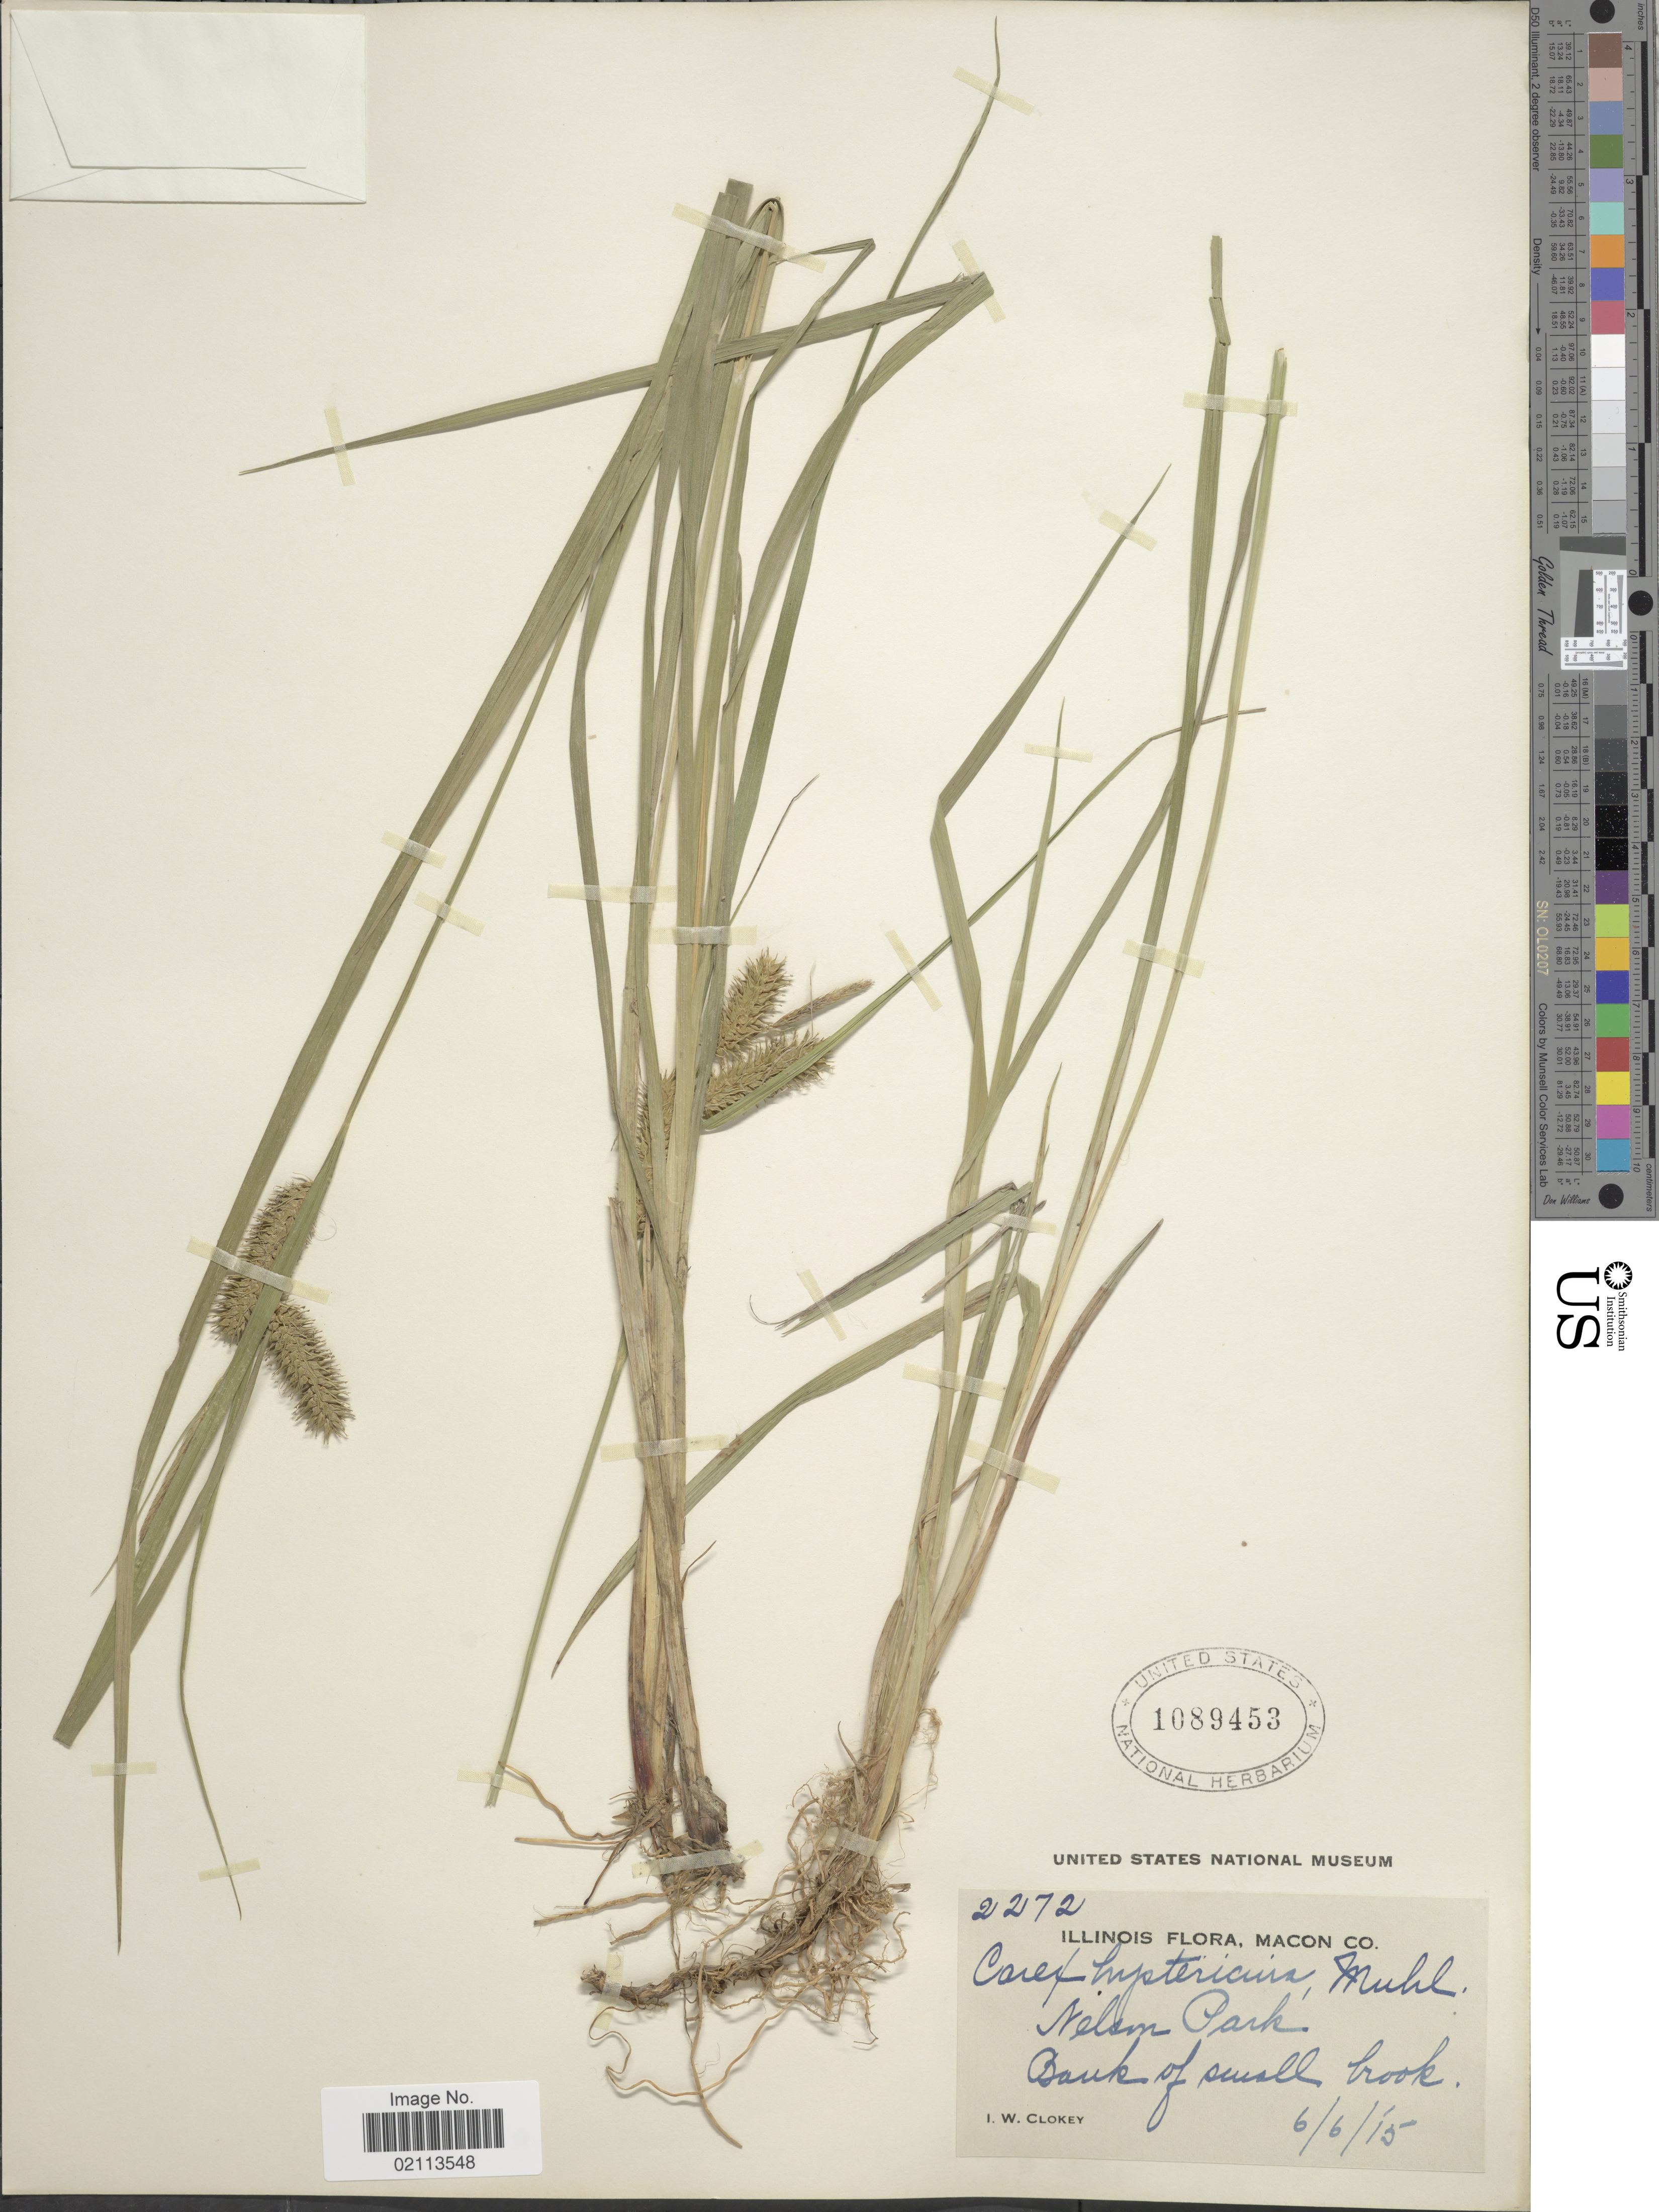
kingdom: Plantae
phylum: Tracheophyta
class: Liliopsida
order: Poales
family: Cyperaceae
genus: Carex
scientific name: Carex hystericina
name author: Muhl. ex Willd.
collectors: I. W. Clokey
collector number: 2272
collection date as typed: Transcribed d/m/y: 6/6/15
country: United States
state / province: Illinois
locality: Macon Co, Nelson Park, Bank of small brook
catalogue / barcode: US 1089453